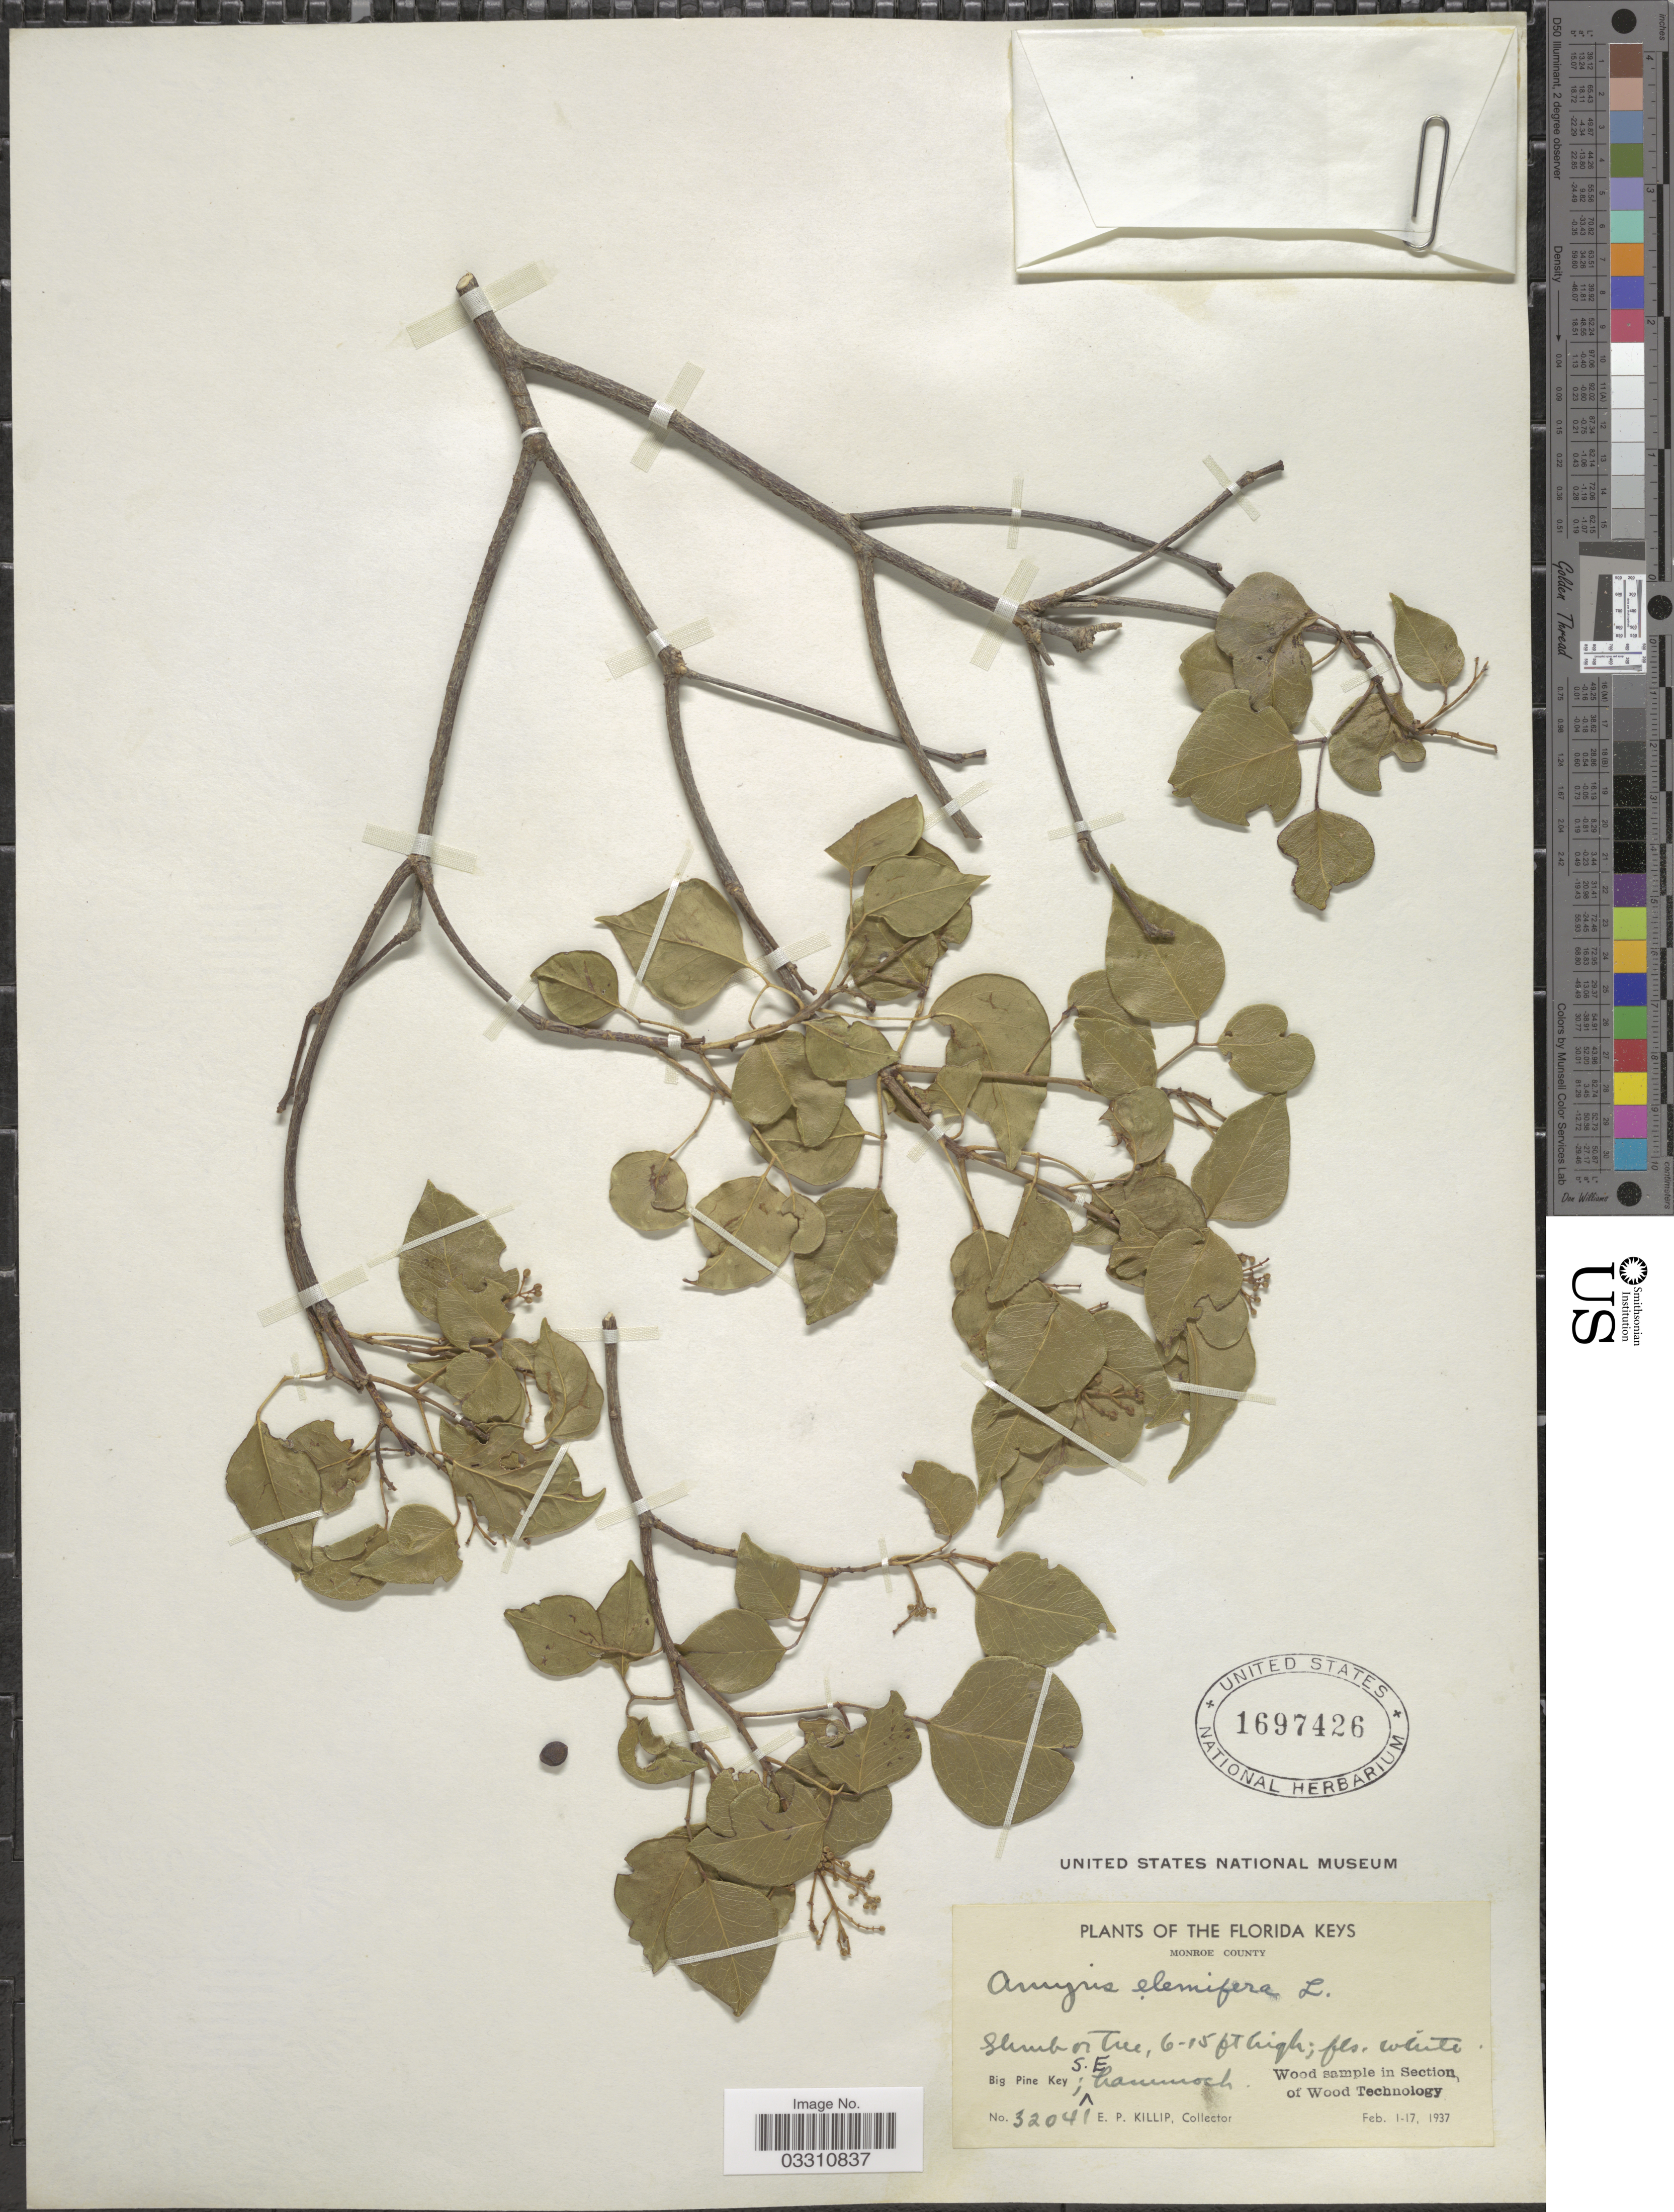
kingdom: Plantae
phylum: Tracheophyta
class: Magnoliopsida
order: Sapindales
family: Rutaceae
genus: Amyris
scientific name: Amyris elemifera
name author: L.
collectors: E. P. Killip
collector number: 32041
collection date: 1937-02-01/1937-02-17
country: United States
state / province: Florida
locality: Florida Keys, Monroe County, Big Pine Key; S.E. hammock.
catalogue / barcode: US 1697426